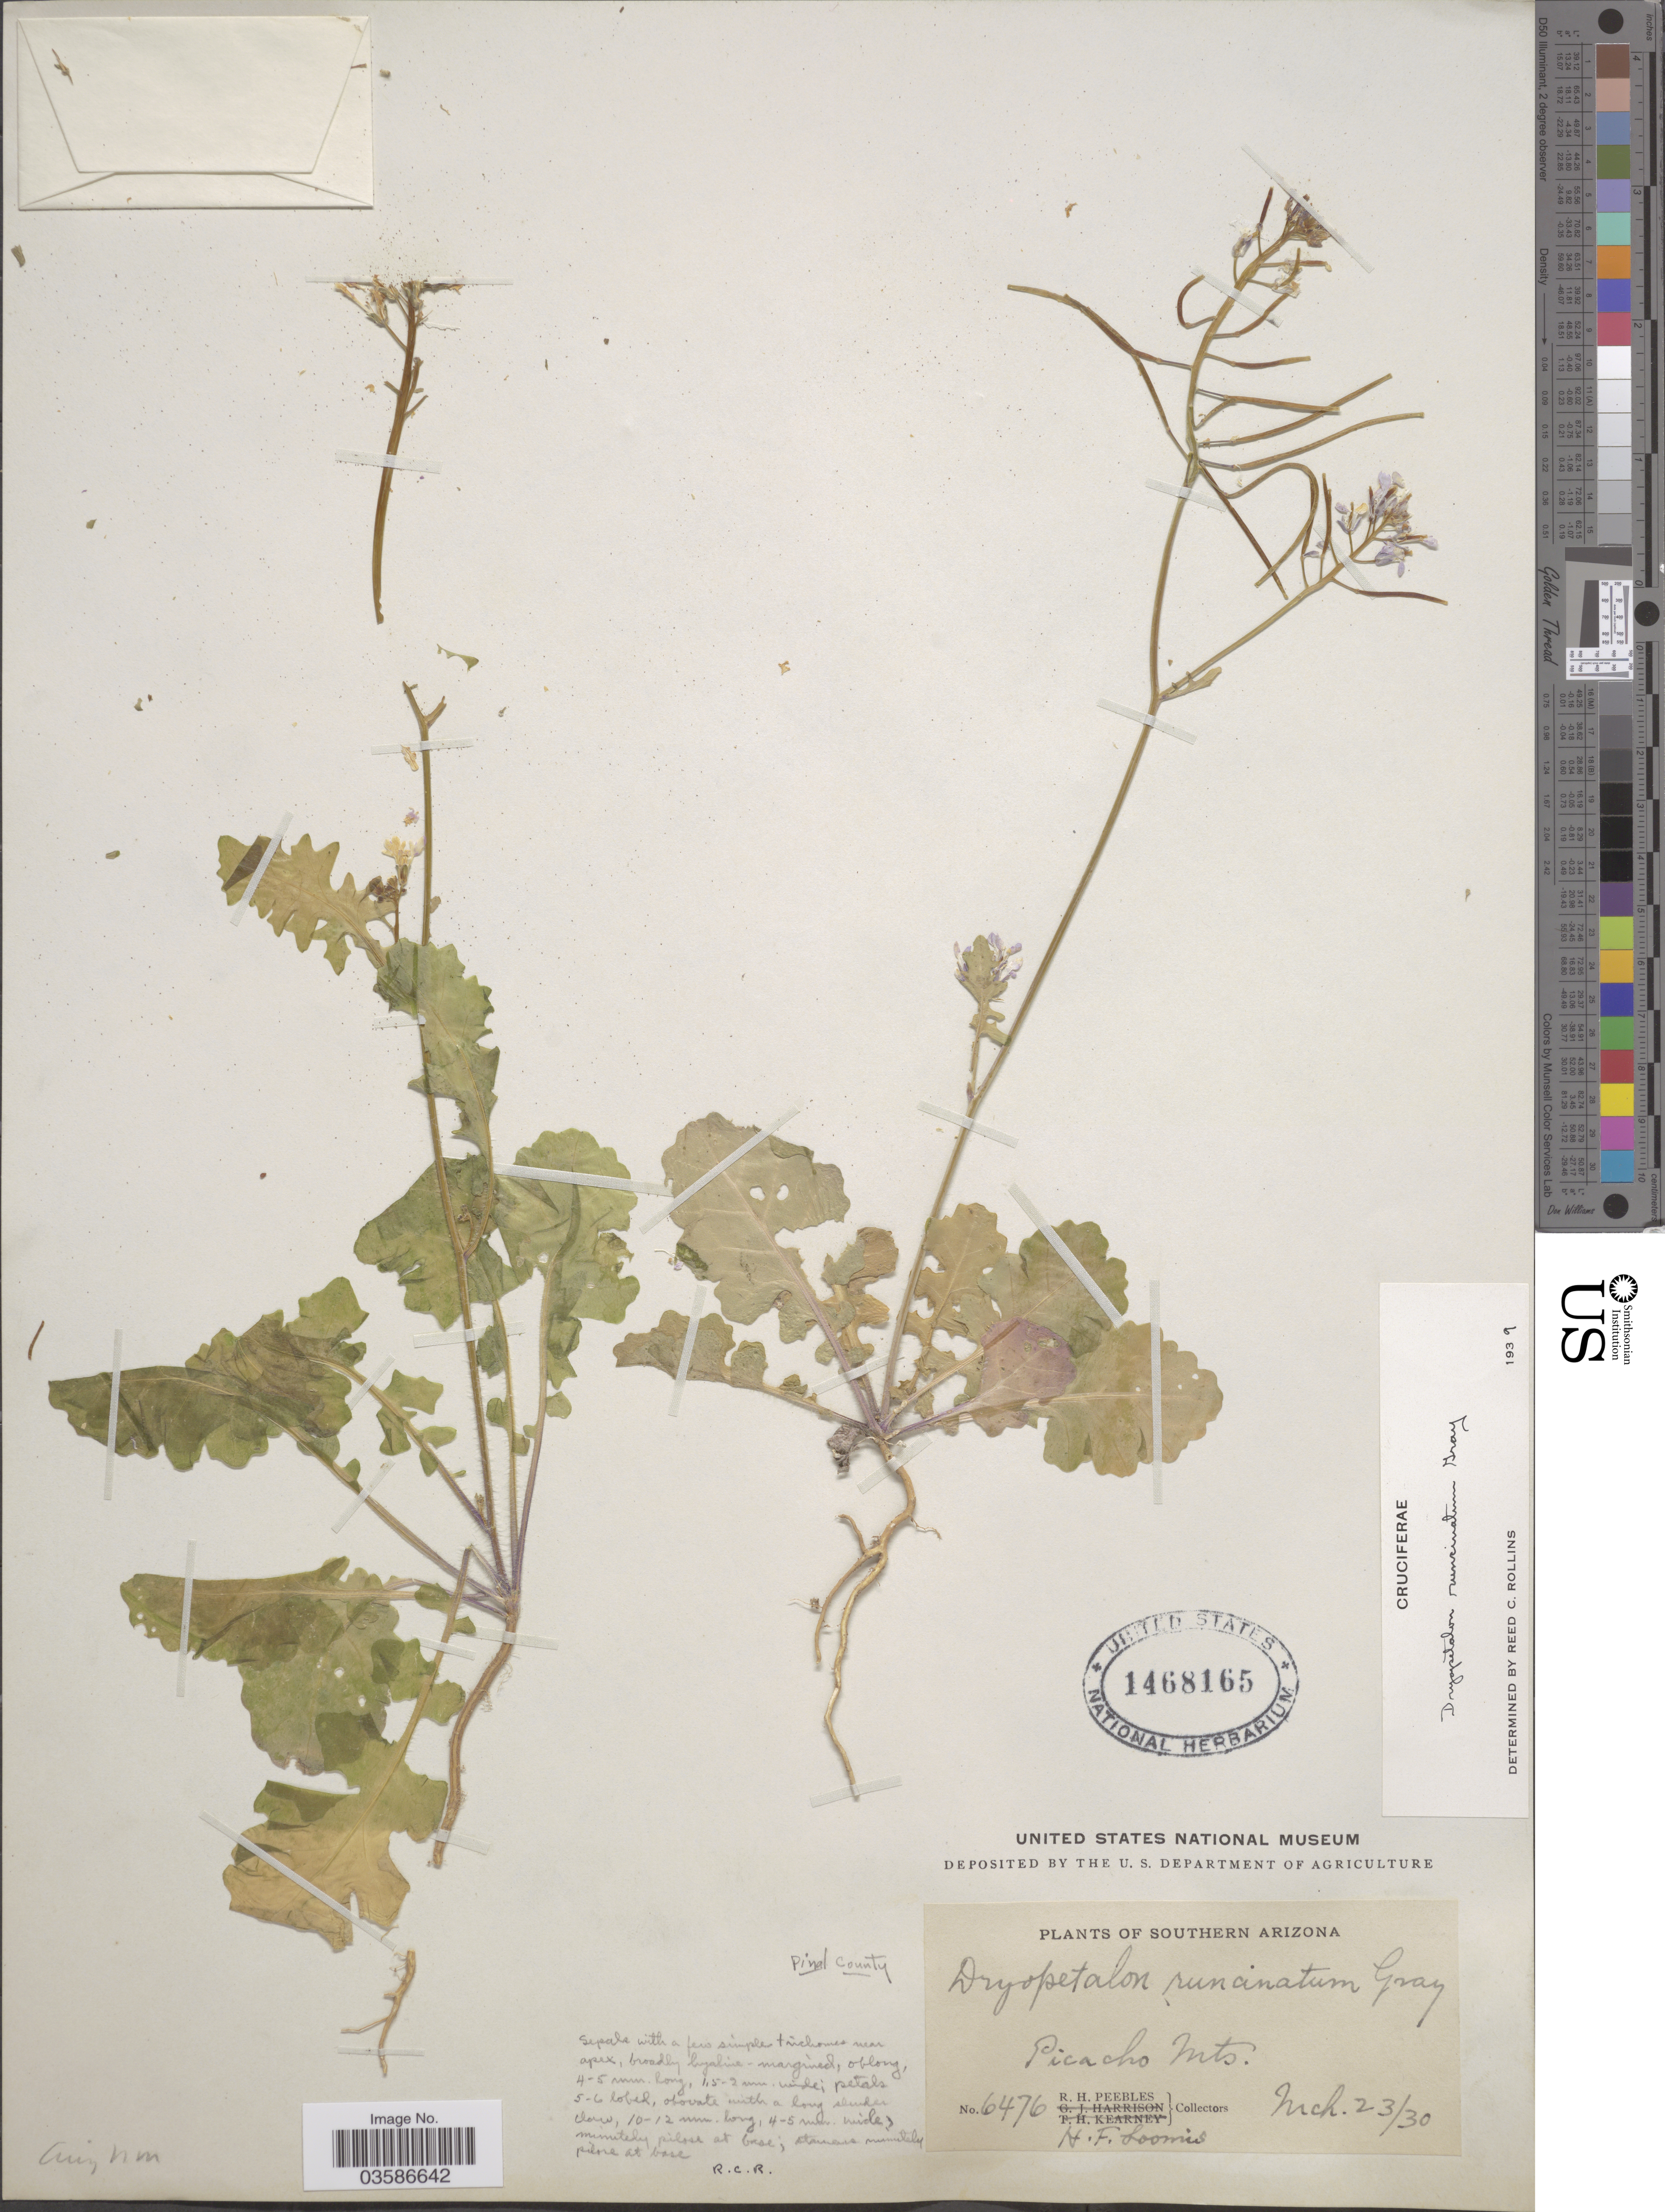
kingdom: Plantae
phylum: Tracheophyta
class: Magnoliopsida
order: Brassicales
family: Brassicaceae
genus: Dryopetalon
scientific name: Dryopetalon runcinatum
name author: A. Gray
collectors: R. H. Peebles & H. F. Loomis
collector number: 6476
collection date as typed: Transcribed d/m/y: 23/3/30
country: United States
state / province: Arizona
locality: Southern Arizona. Picacho Mts. Pinal County.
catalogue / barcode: US 1468165